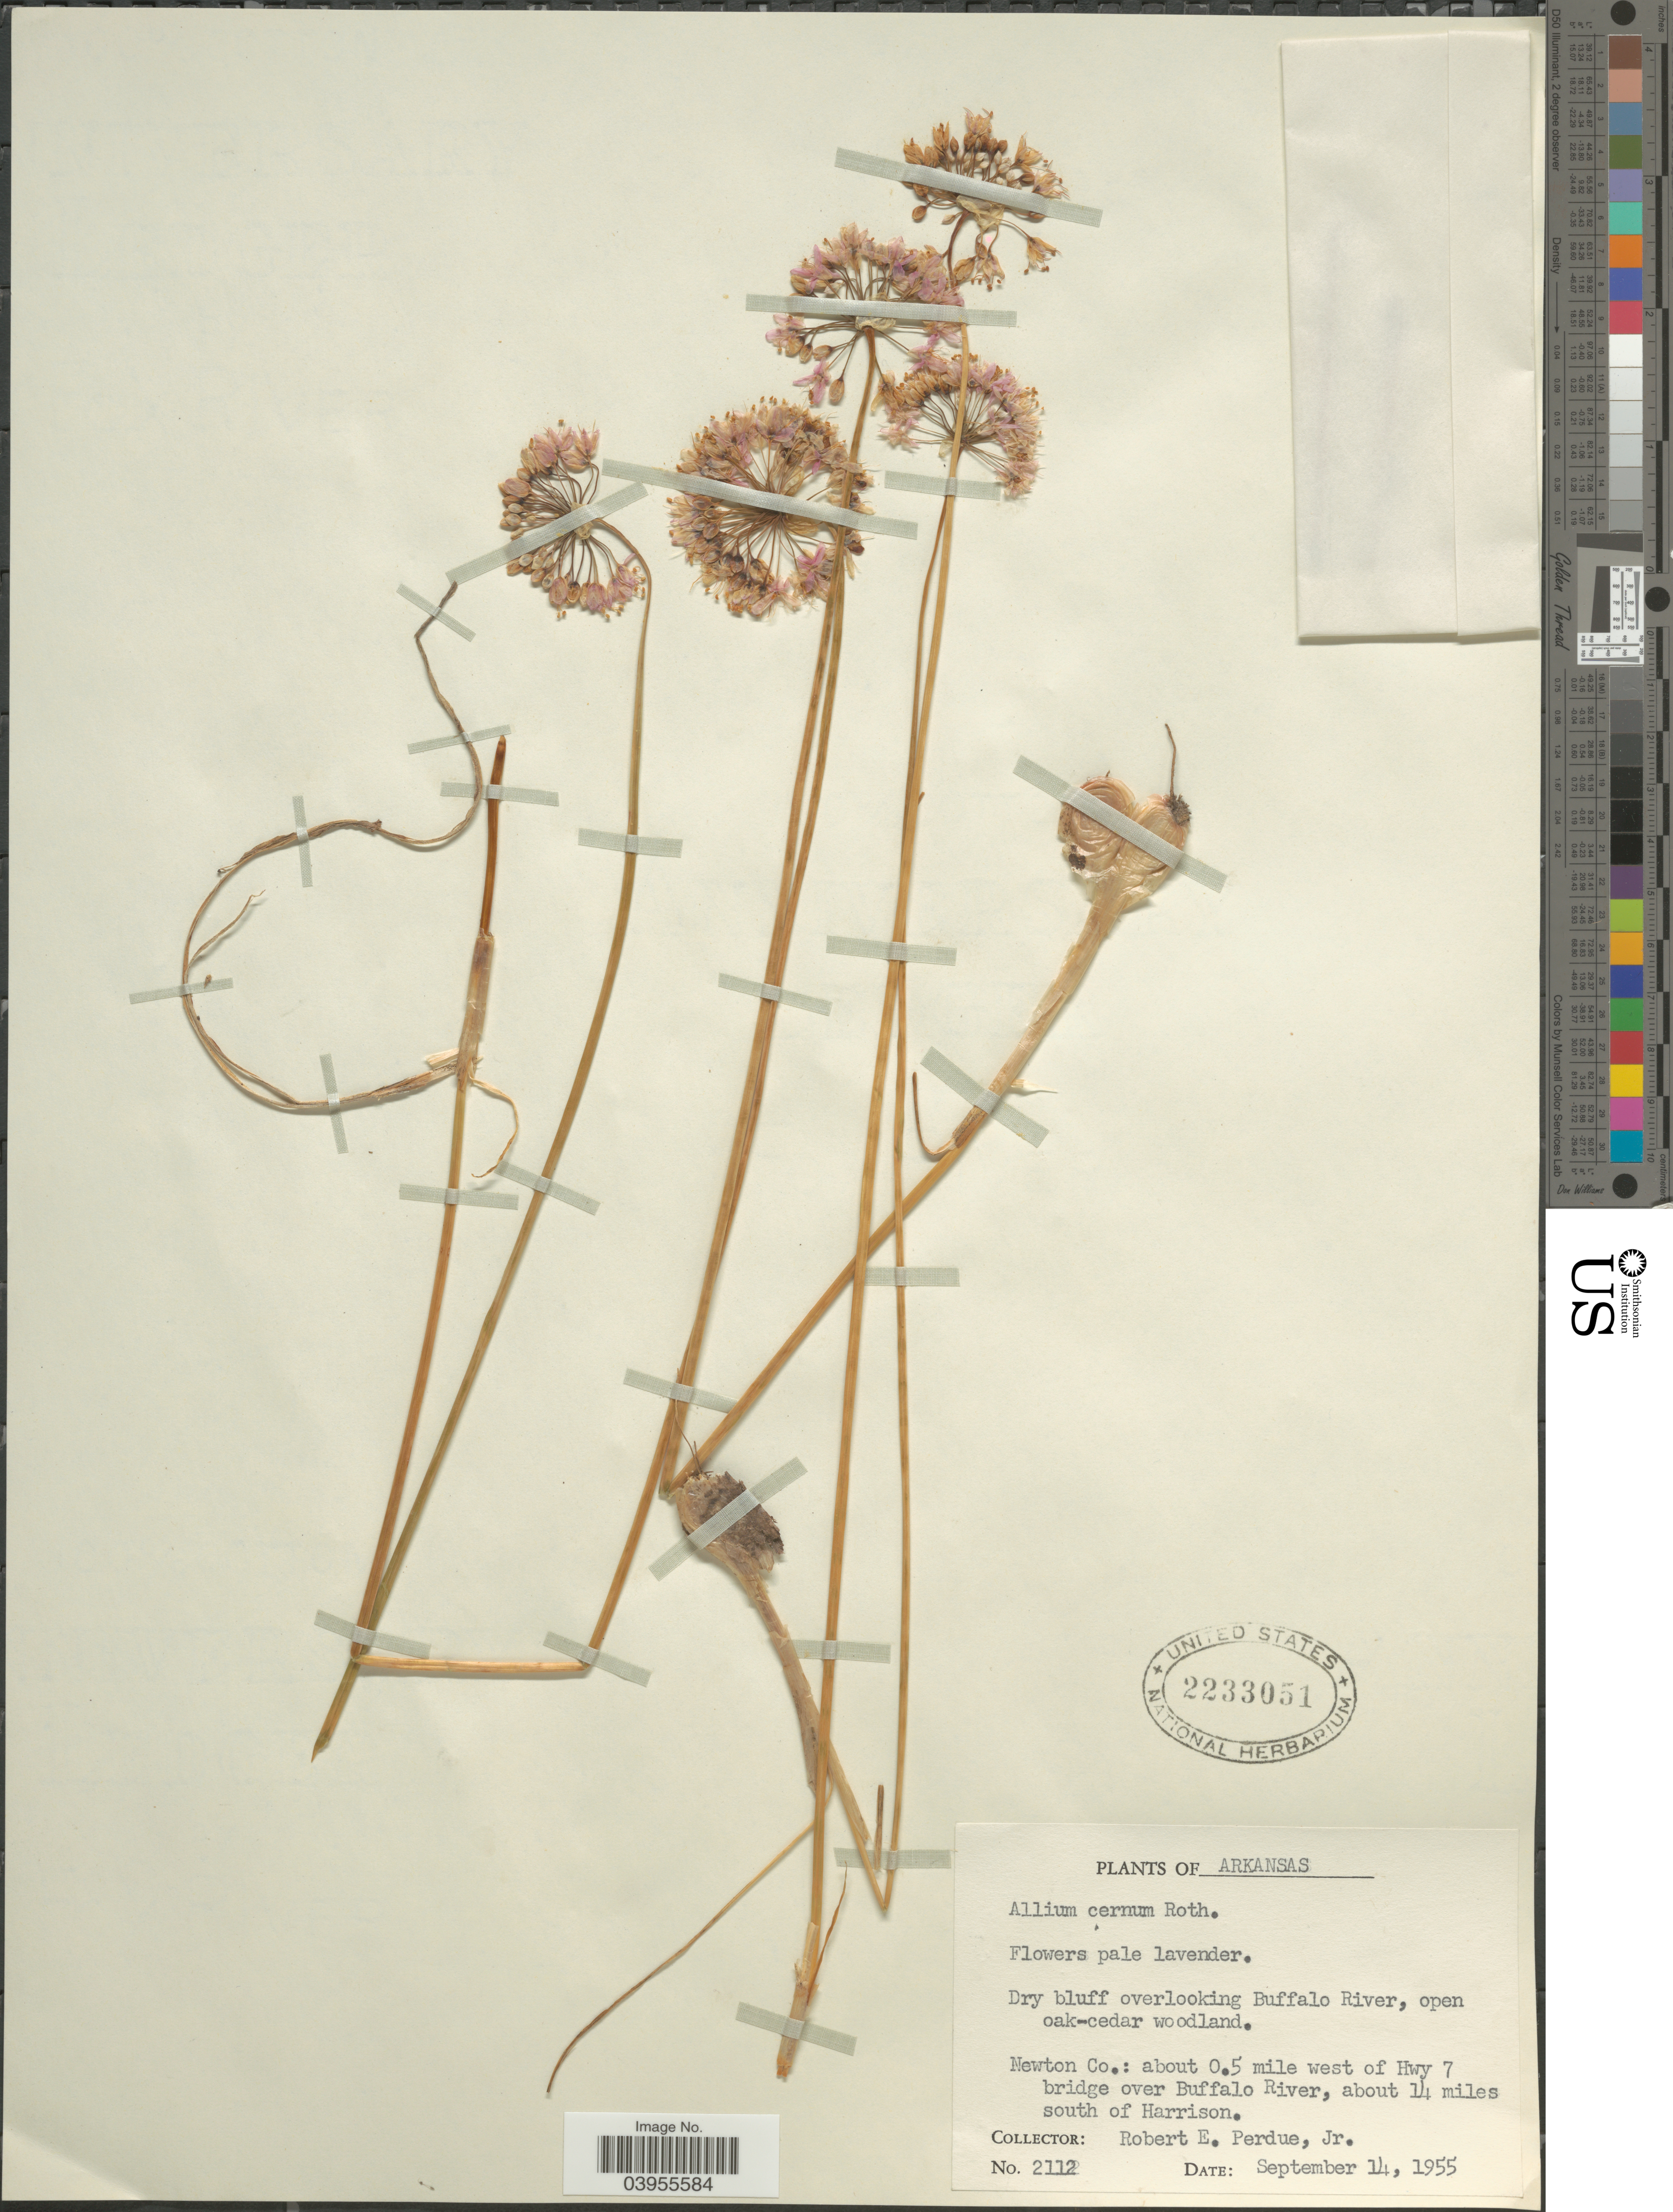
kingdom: Plantae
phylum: Tracheophyta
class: Liliopsida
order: Asparagales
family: Amaryllidaceae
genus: Allium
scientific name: Allium cernuum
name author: Roth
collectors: R. E. Perdue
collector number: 2112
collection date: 1955-09-14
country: United States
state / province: Arkansas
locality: Dry bluff overlooking Buffalo River, open oak-cedar woodland. Newton Co.: about 0.5 mile west of Hwy 7 bridge over Buffalo River, about 14 miles south of Harrison.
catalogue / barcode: US 2233051